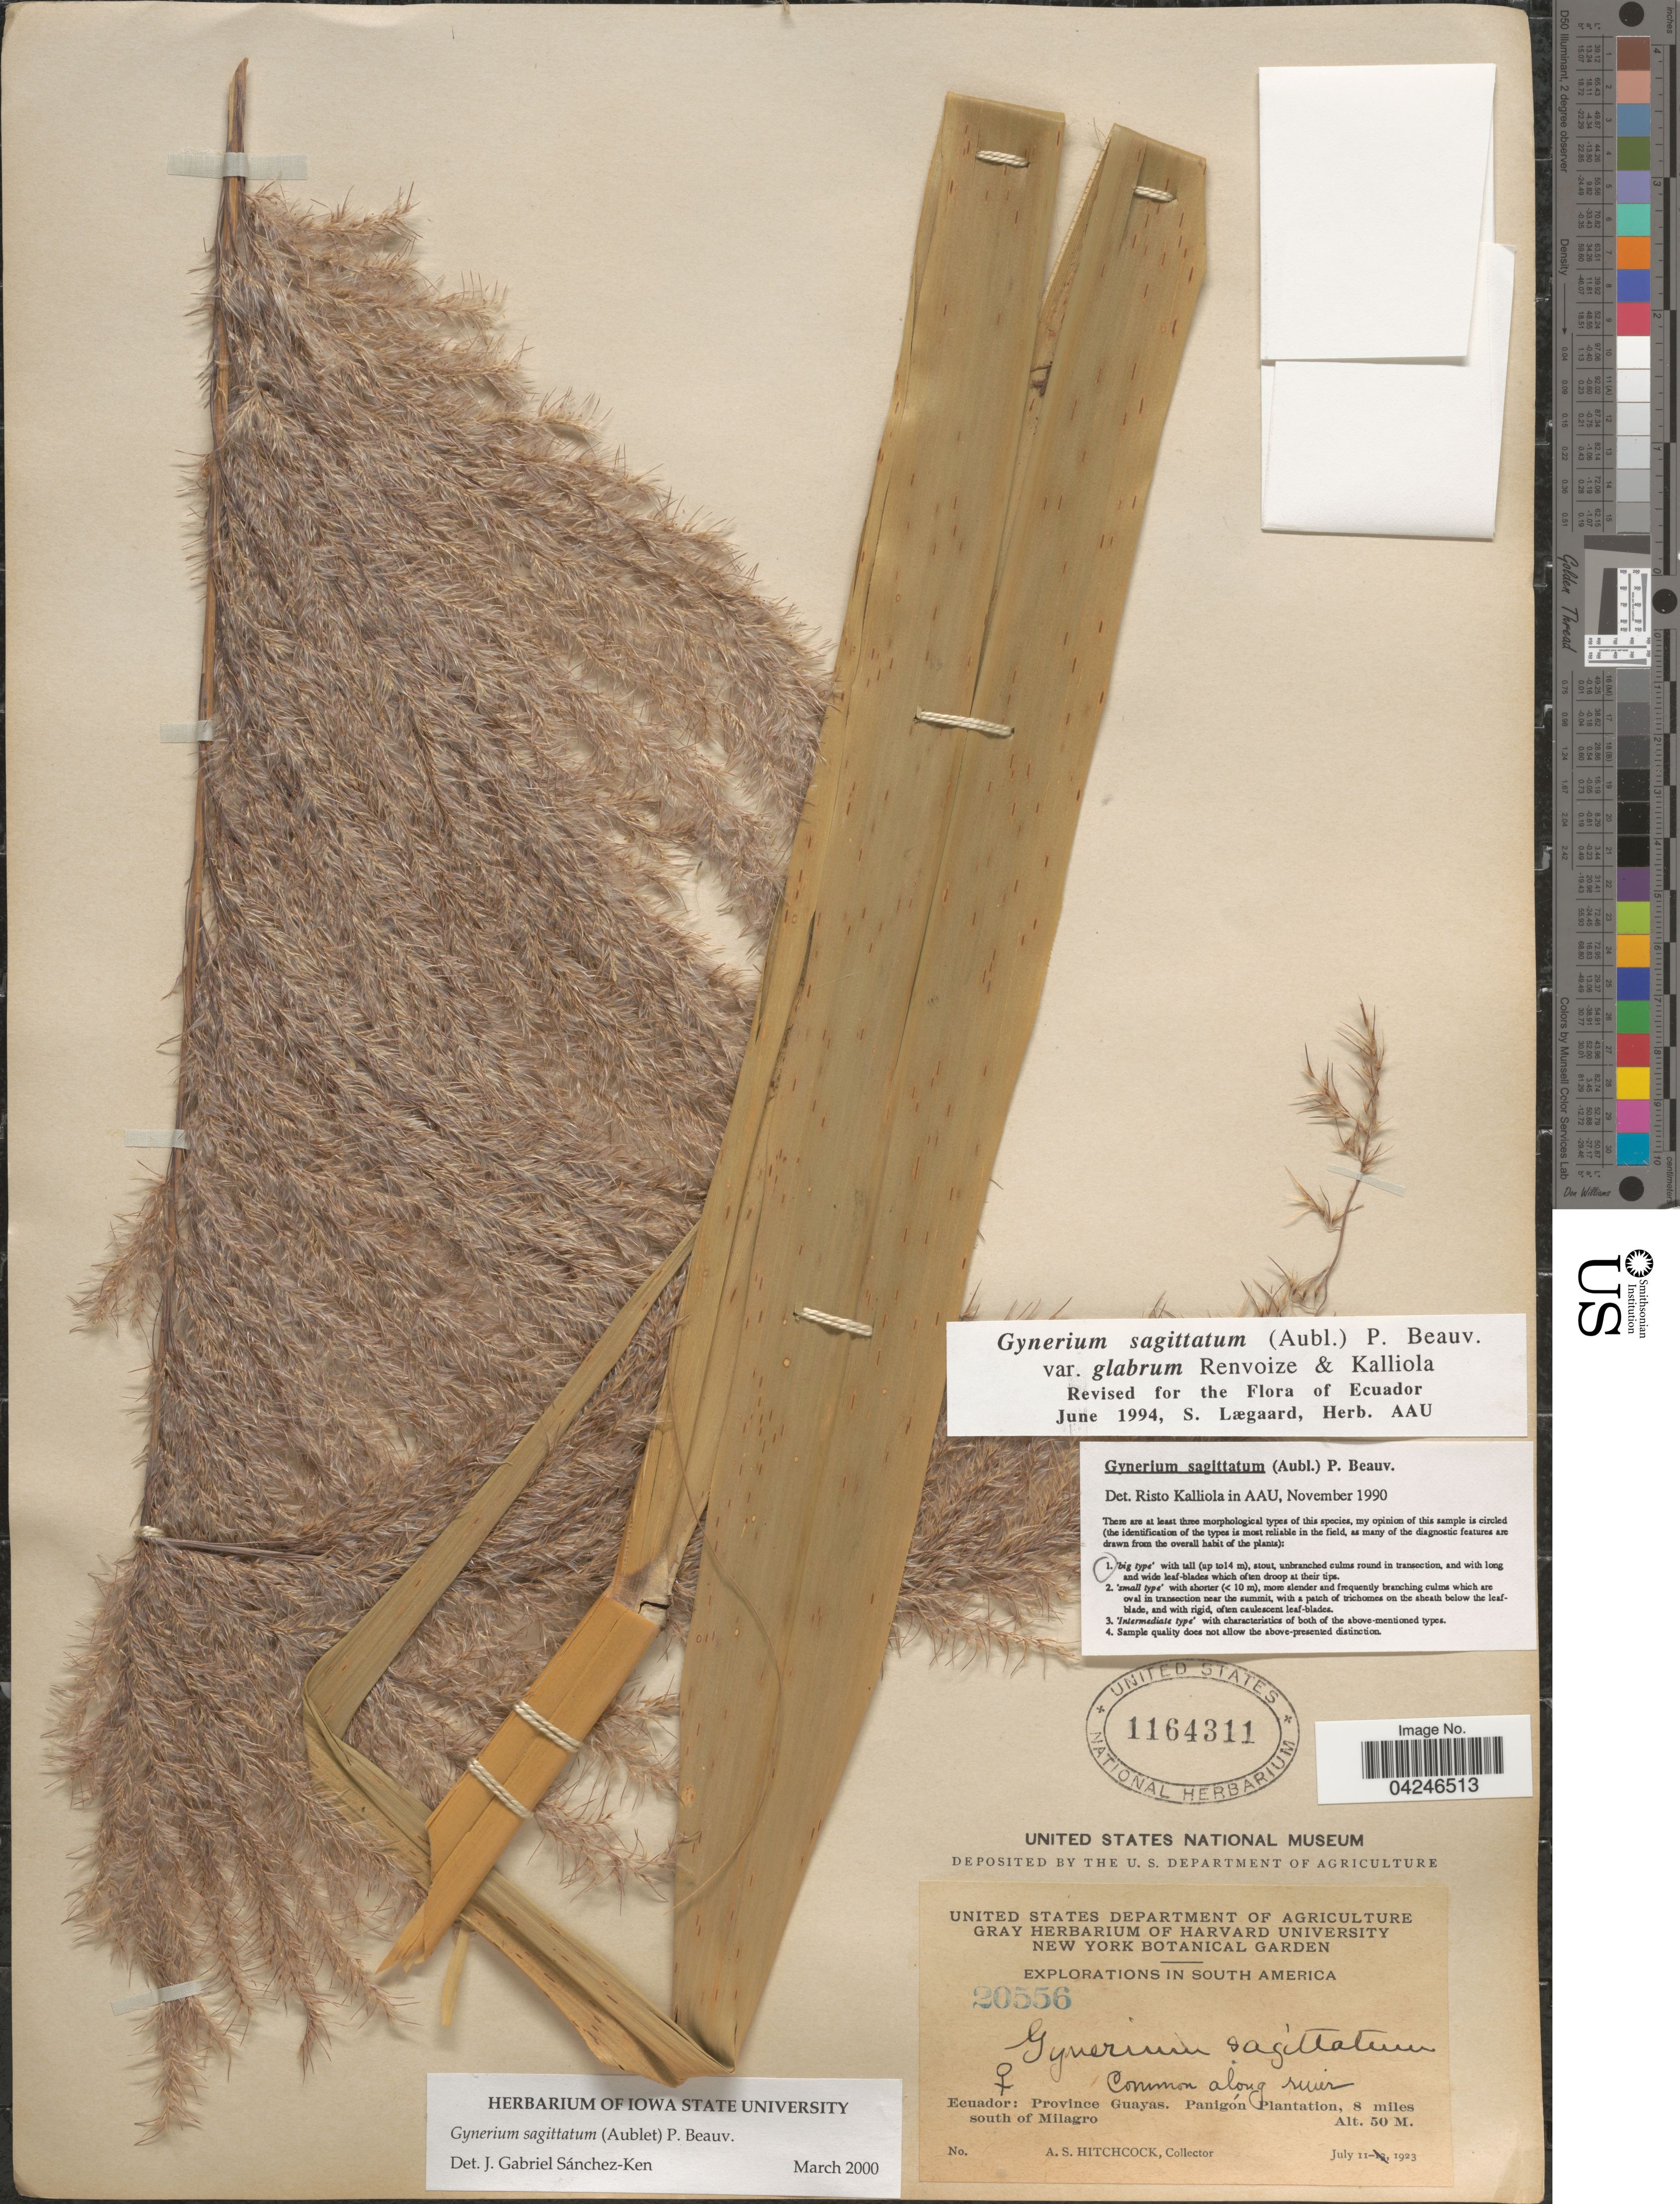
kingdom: Plantae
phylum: Tracheophyta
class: Liliopsida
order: Poales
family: Poaceae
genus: Gynerium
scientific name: Gynerium sagittatum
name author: (Aubl.) P. Beauv.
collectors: A. S. Hitchcock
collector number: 20556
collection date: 1923-07-11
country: Ecuador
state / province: Guayas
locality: Explorations in South America. Panigón Plantation, 8 miles south of Milagro.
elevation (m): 50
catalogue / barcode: US 1164311